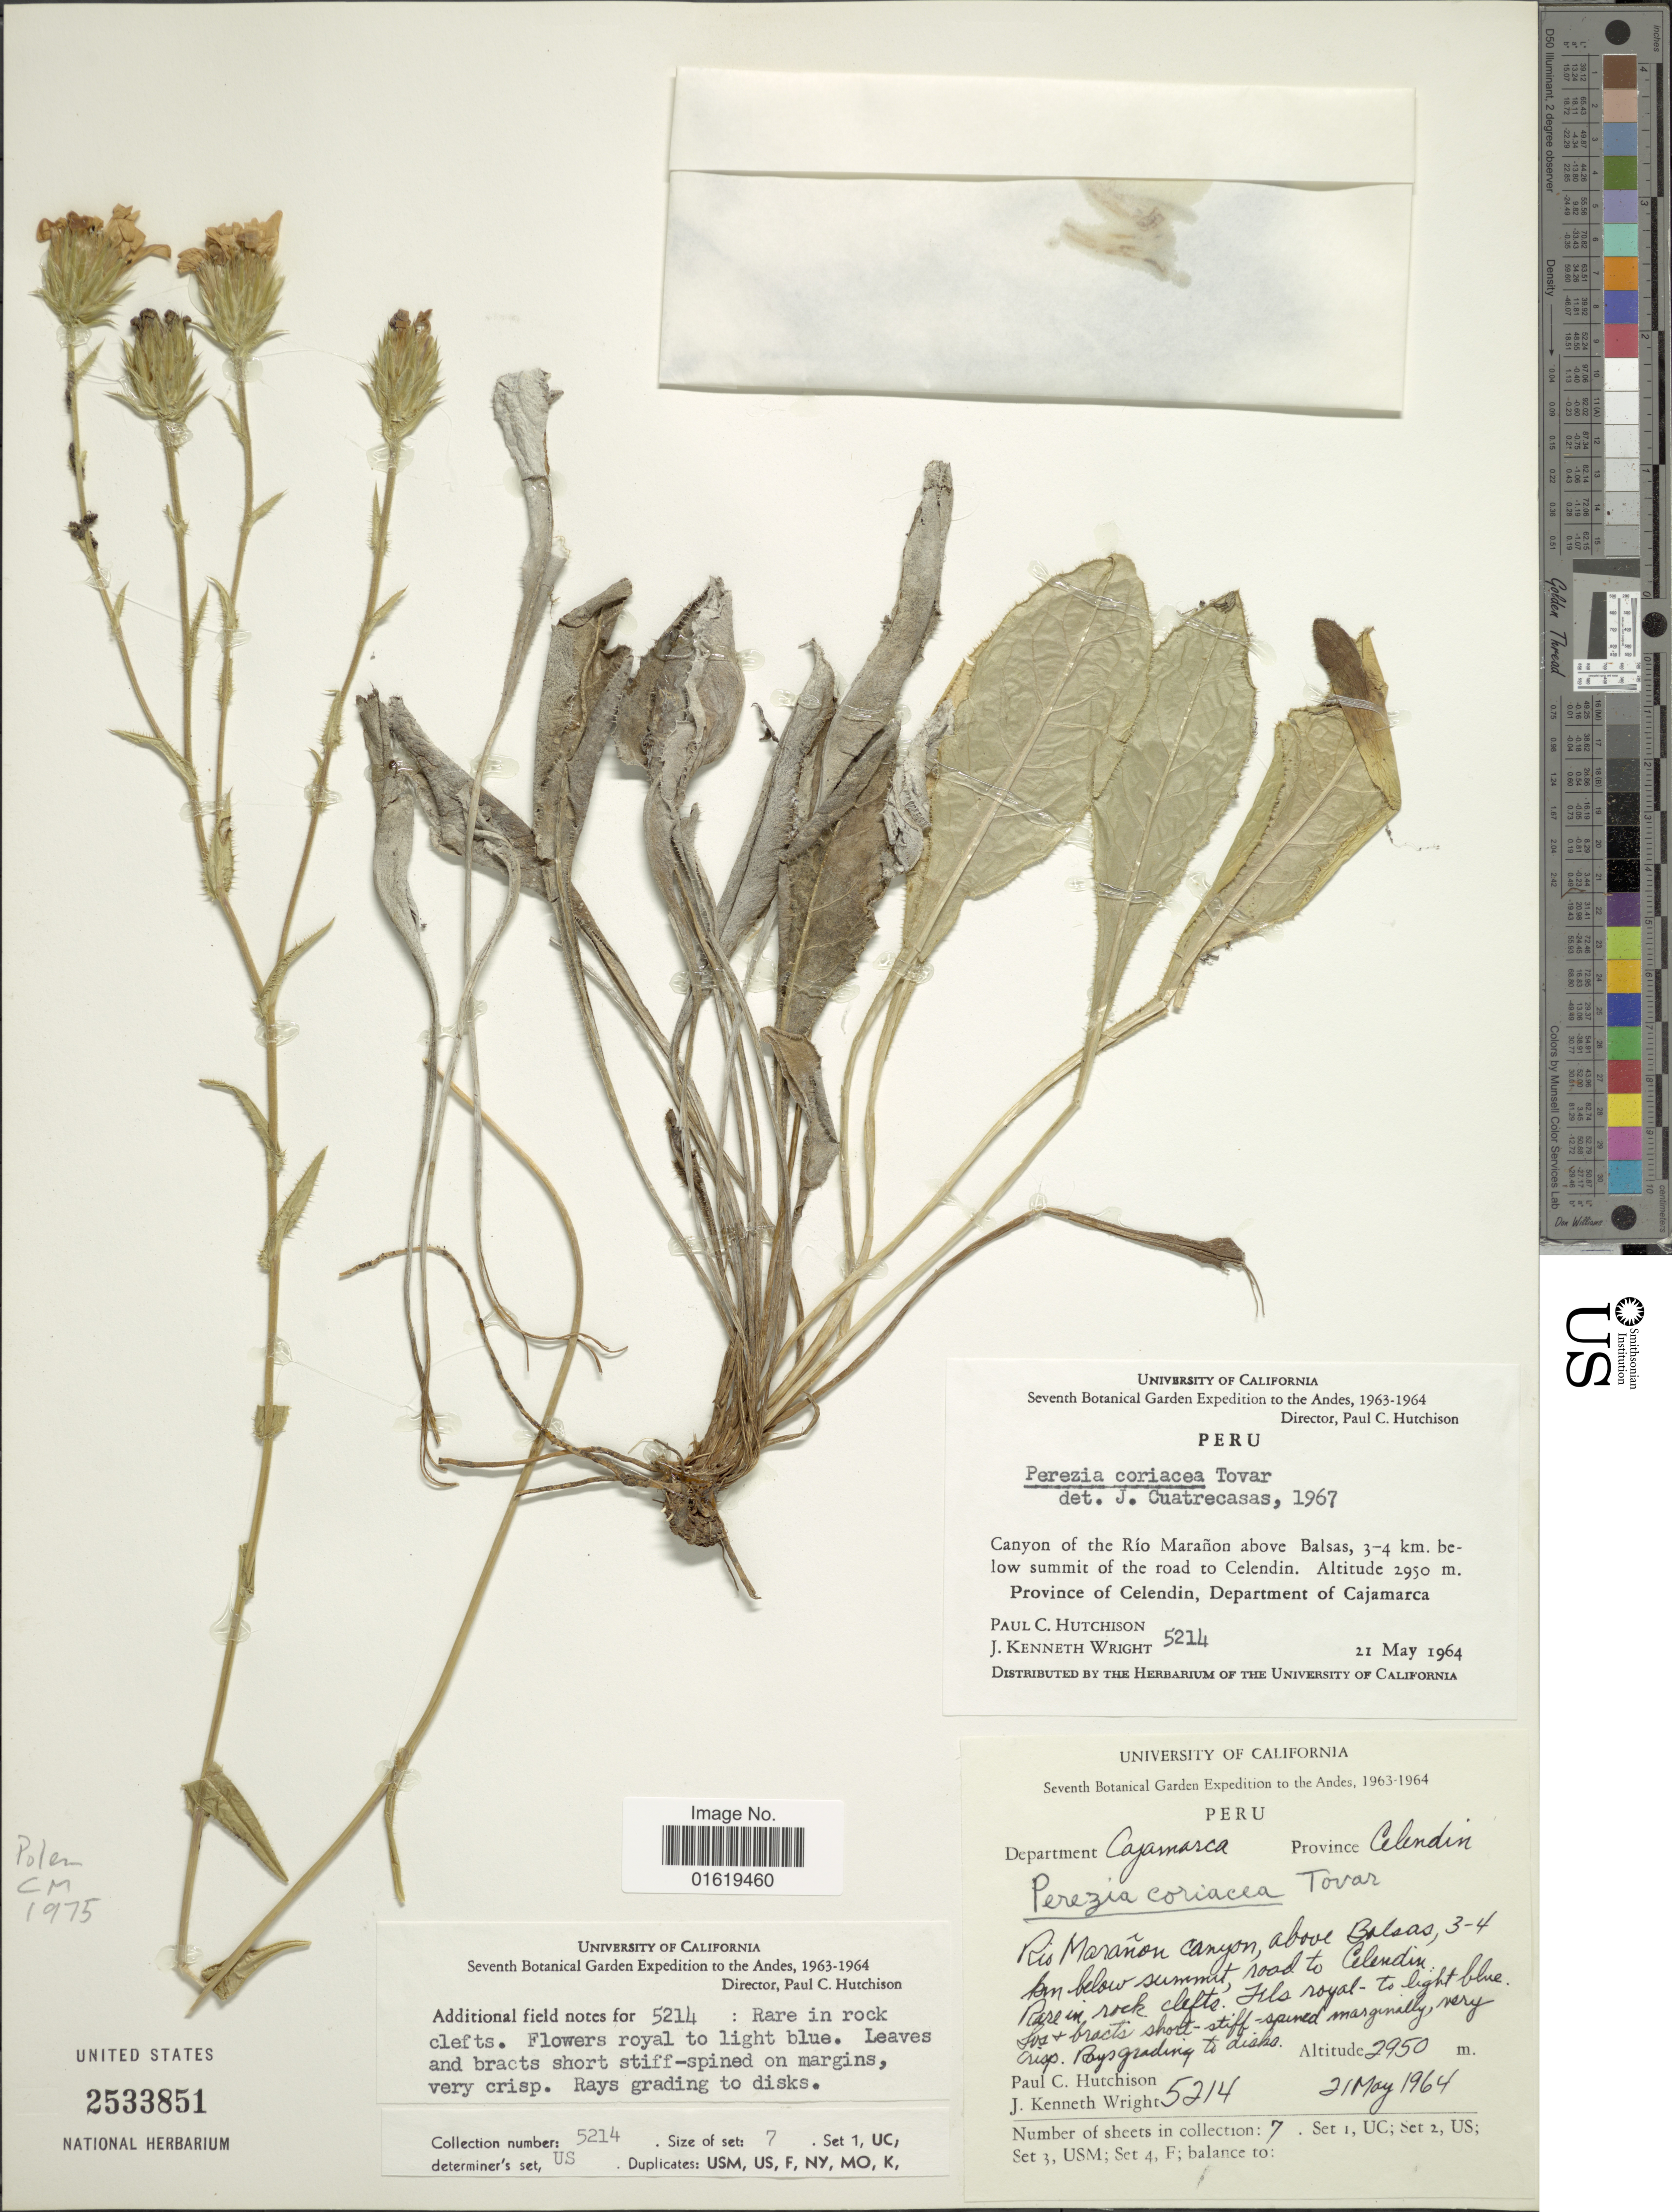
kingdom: Plantae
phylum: Tracheophyta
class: Magnoliopsida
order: Asterales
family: Asteraceae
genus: Perezia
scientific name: Perezia ciliaris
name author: D. Don ex Hook. & Arn.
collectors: P. C. Hutchison & J. K. Wright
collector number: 5214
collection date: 1964-05-21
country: Peru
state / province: Cajamarca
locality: Canyon of the Río Marañon above Balsas, 3-4 km. below summit of the road to Celendin. Province of Celendin, Department of Cajamarca.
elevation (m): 2950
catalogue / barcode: US 2533851